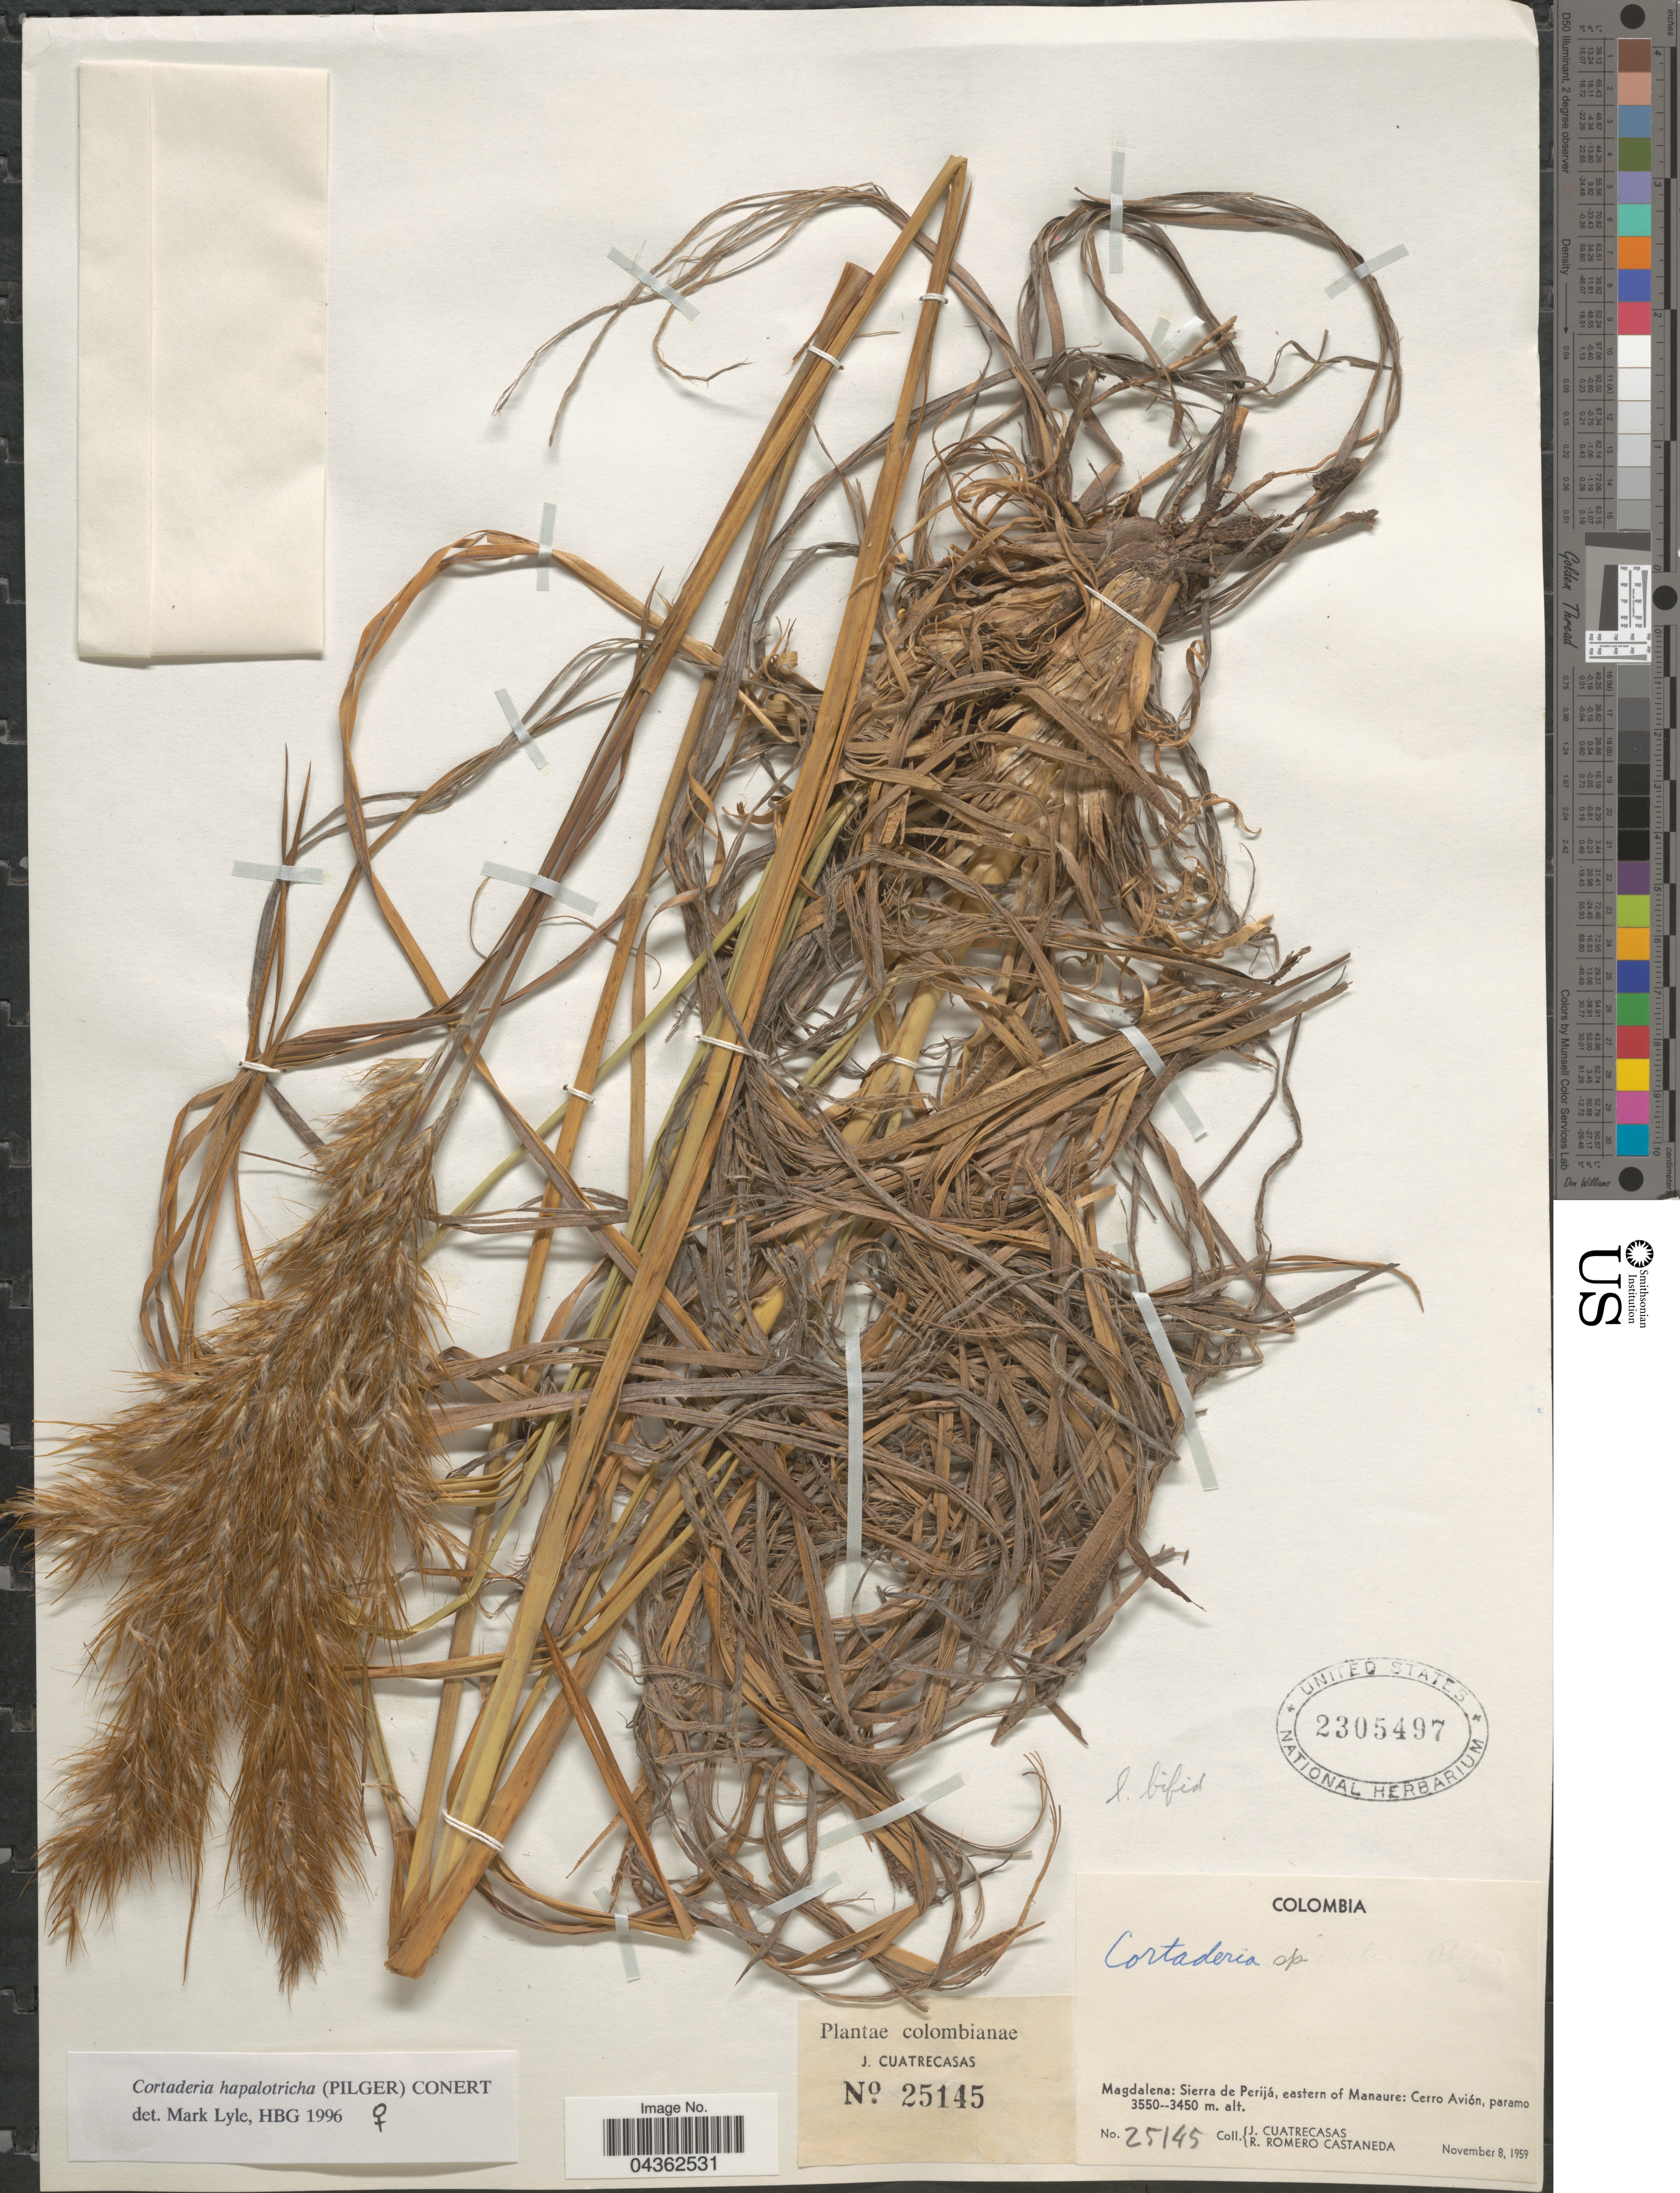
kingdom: Plantae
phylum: Tracheophyta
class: Liliopsida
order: Poales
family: Poaceae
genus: Cortaderia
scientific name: Cortaderia hapalotricha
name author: (Pilg.) Conert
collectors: J. Cuatrecasas & R. Romero Castañeda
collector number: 25145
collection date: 1959-11-08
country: Colombia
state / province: Magdalena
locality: Sierra de Perijá, eastern of Manaure: Cerro Avión, paramo.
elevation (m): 3450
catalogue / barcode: US 2305497